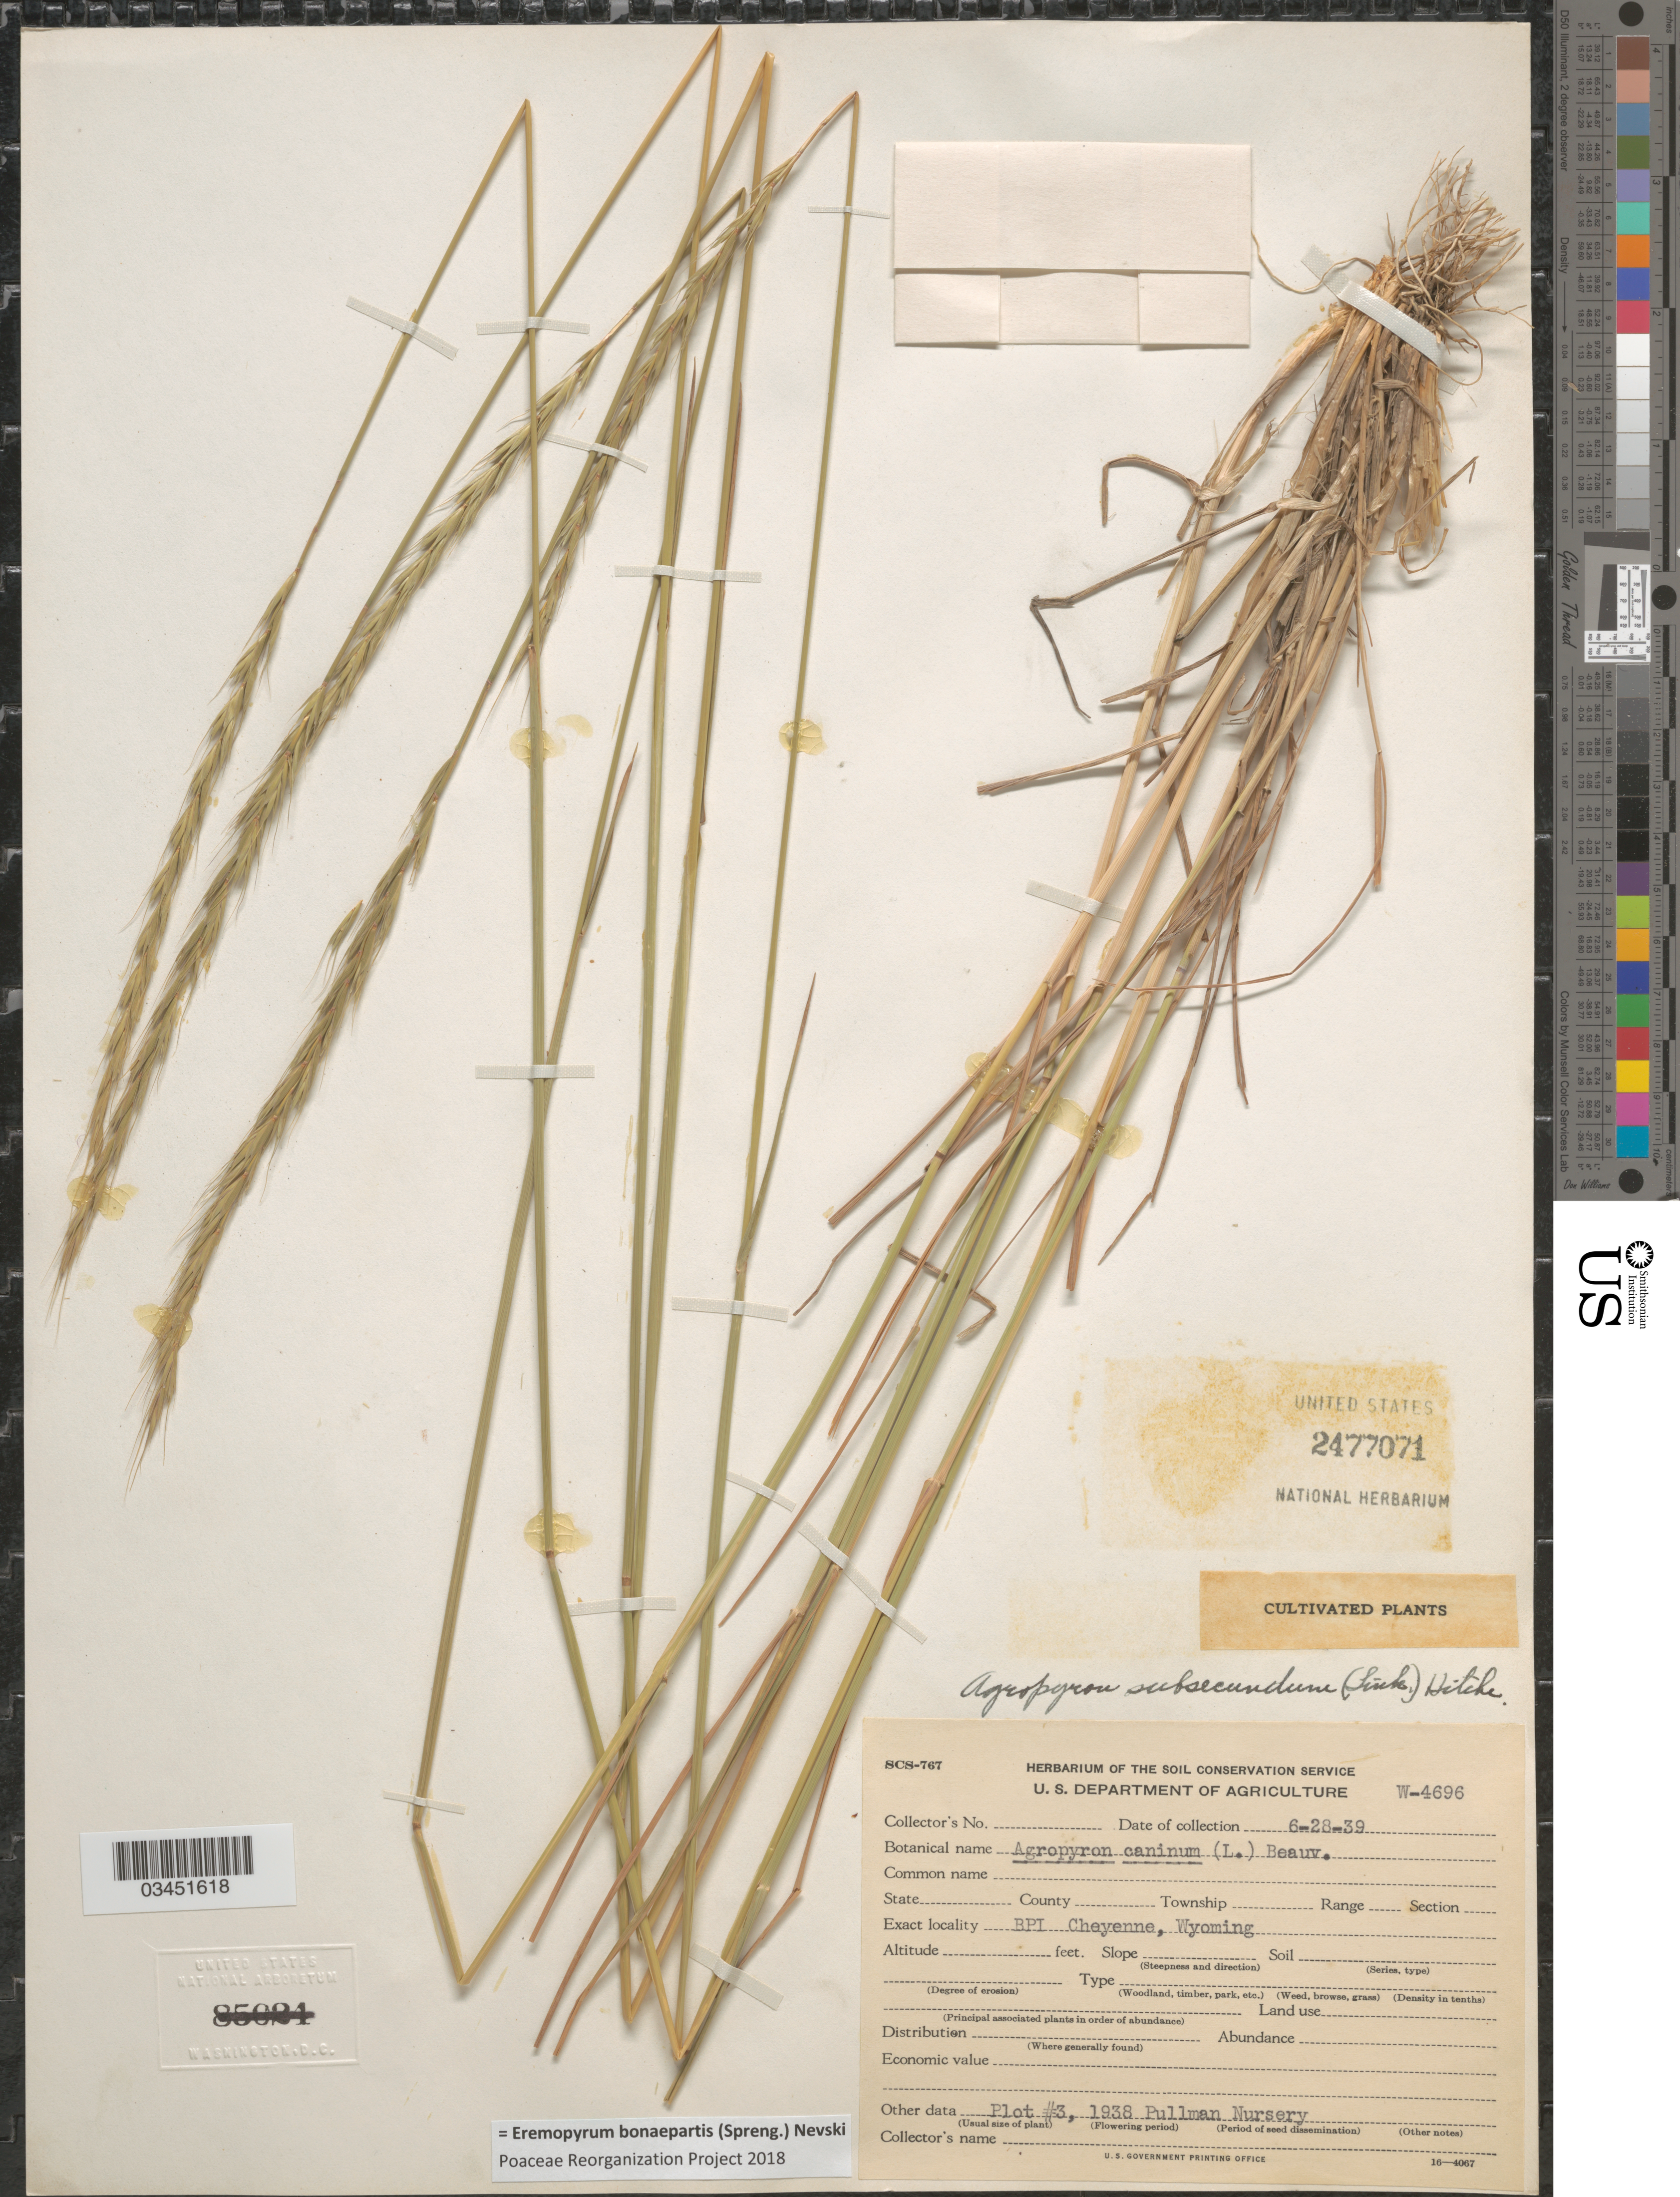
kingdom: Plantae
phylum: Tracheophyta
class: Liliopsida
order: Poales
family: Poaceae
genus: Eremopyrum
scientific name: Eremopyrum bonaepartis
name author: (Spreng.) Nevski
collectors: Herbarium of the Soil Conservation Service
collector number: W-4696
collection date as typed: Transcribed d/m/y: 28/6/39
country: United States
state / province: Washington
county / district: Whitman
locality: Plot #3, 1938 Pullman Nursery.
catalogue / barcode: US 2477071